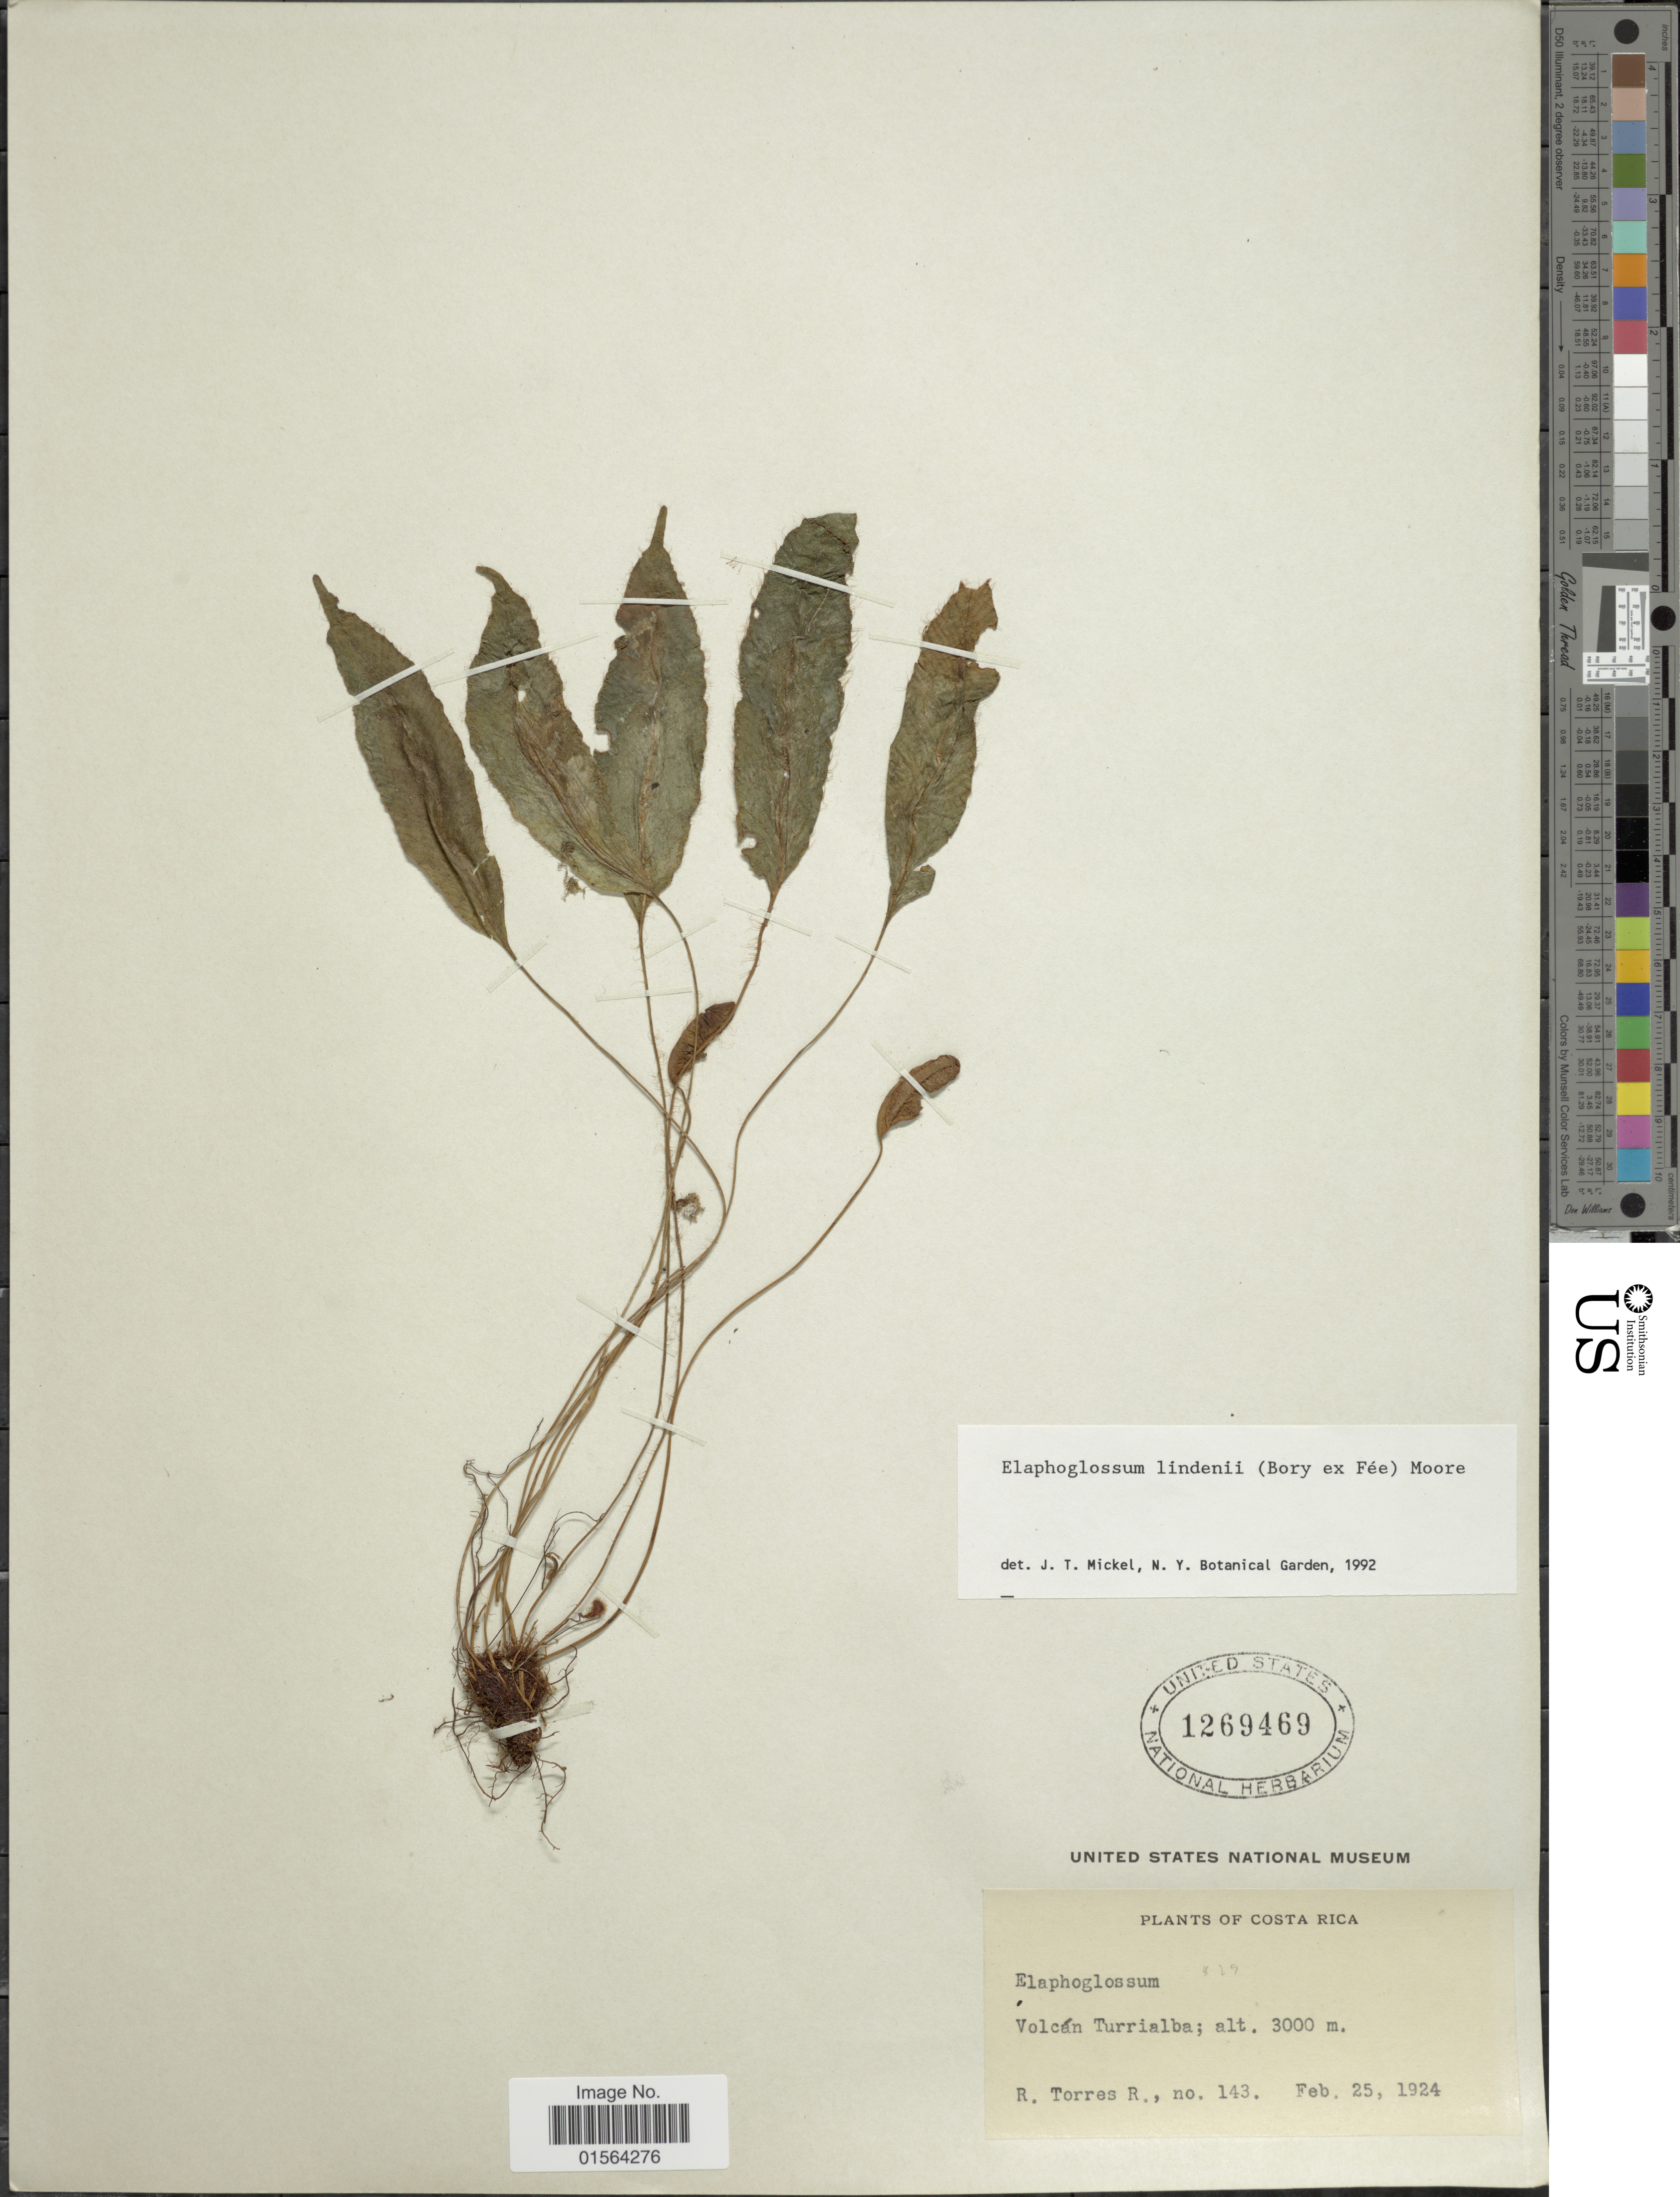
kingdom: Plantae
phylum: Tracheophyta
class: Polypodiopsida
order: Polypodiales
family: Dryopteridaceae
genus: Elaphoglossum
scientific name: Elaphoglossum lindenii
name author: (Bory ex Fée) T. Moore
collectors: R. Torres R.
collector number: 143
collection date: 1924-02-25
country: Costa Rica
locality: Volcan Turrialba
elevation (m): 3000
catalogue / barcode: US 1269469